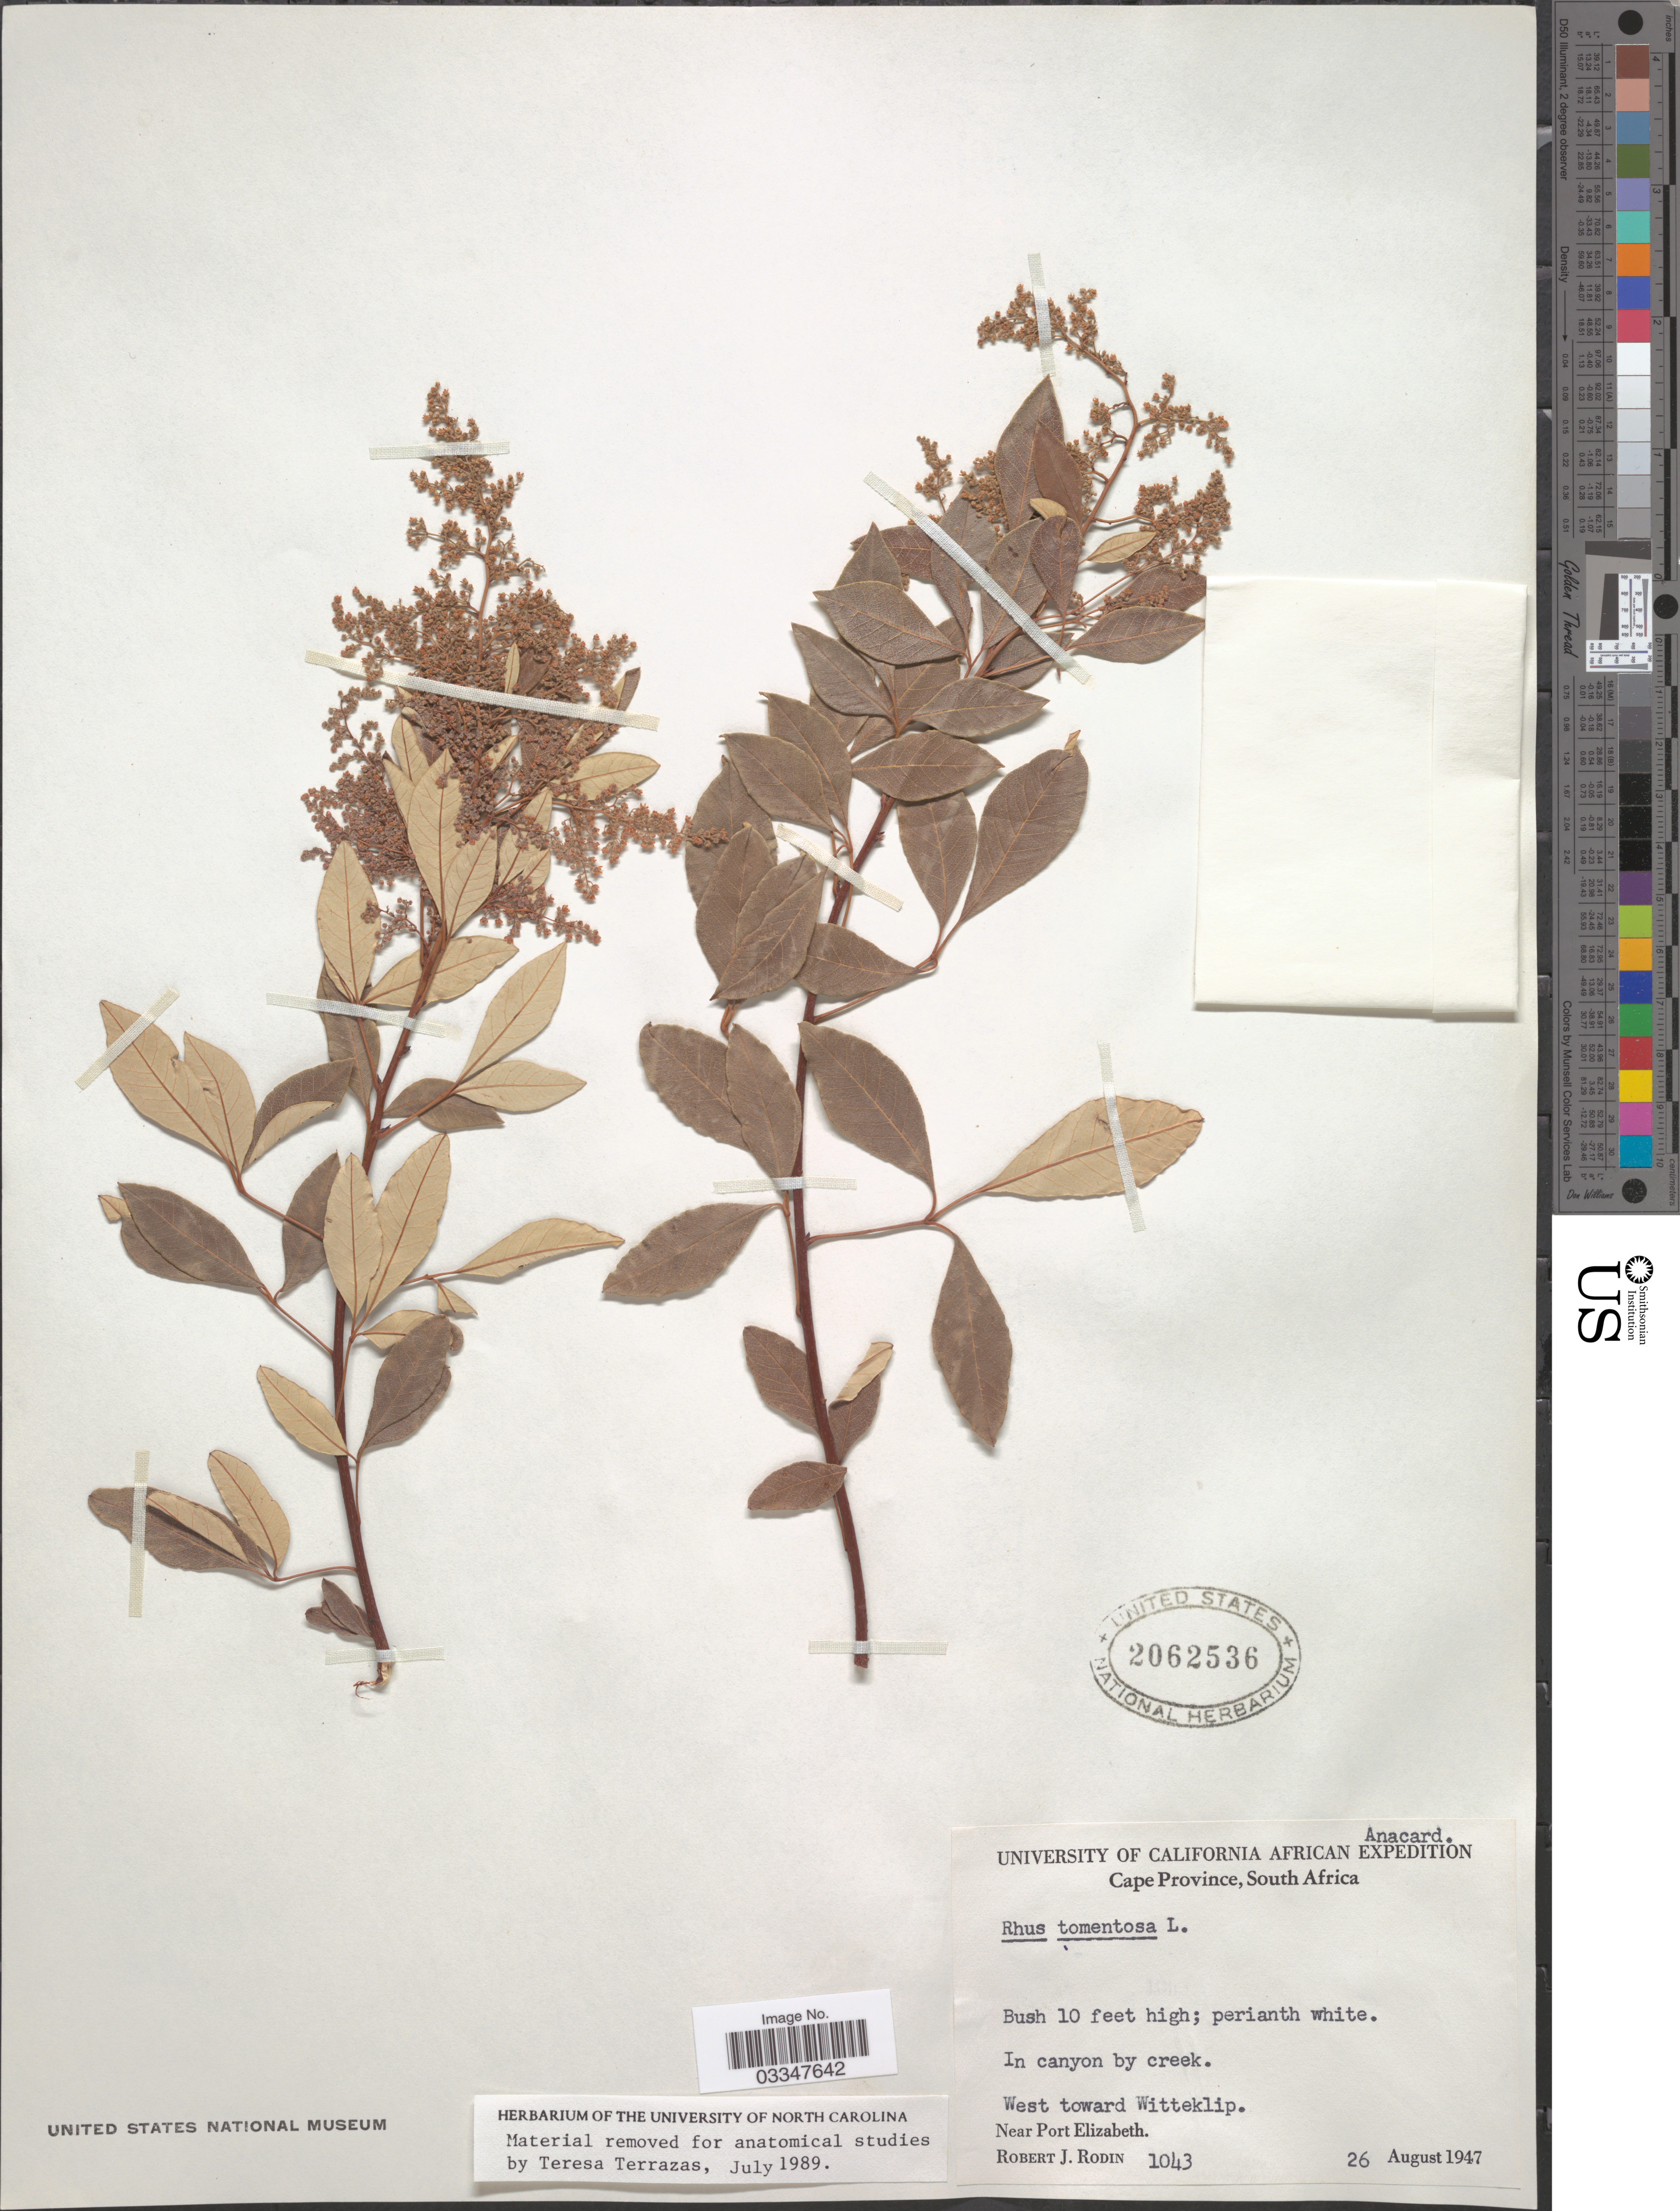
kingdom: Plantae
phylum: Tracheophyta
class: Magnoliopsida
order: Sapindales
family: Anacardiaceae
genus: Rhus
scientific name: Rhus tomentosa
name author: L.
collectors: R. J. Rodin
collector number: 1043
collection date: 1947-08-26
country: South Africa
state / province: Eastern Cape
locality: West toward Witteklip. Near Port Elizabeth.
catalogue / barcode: US 2062536